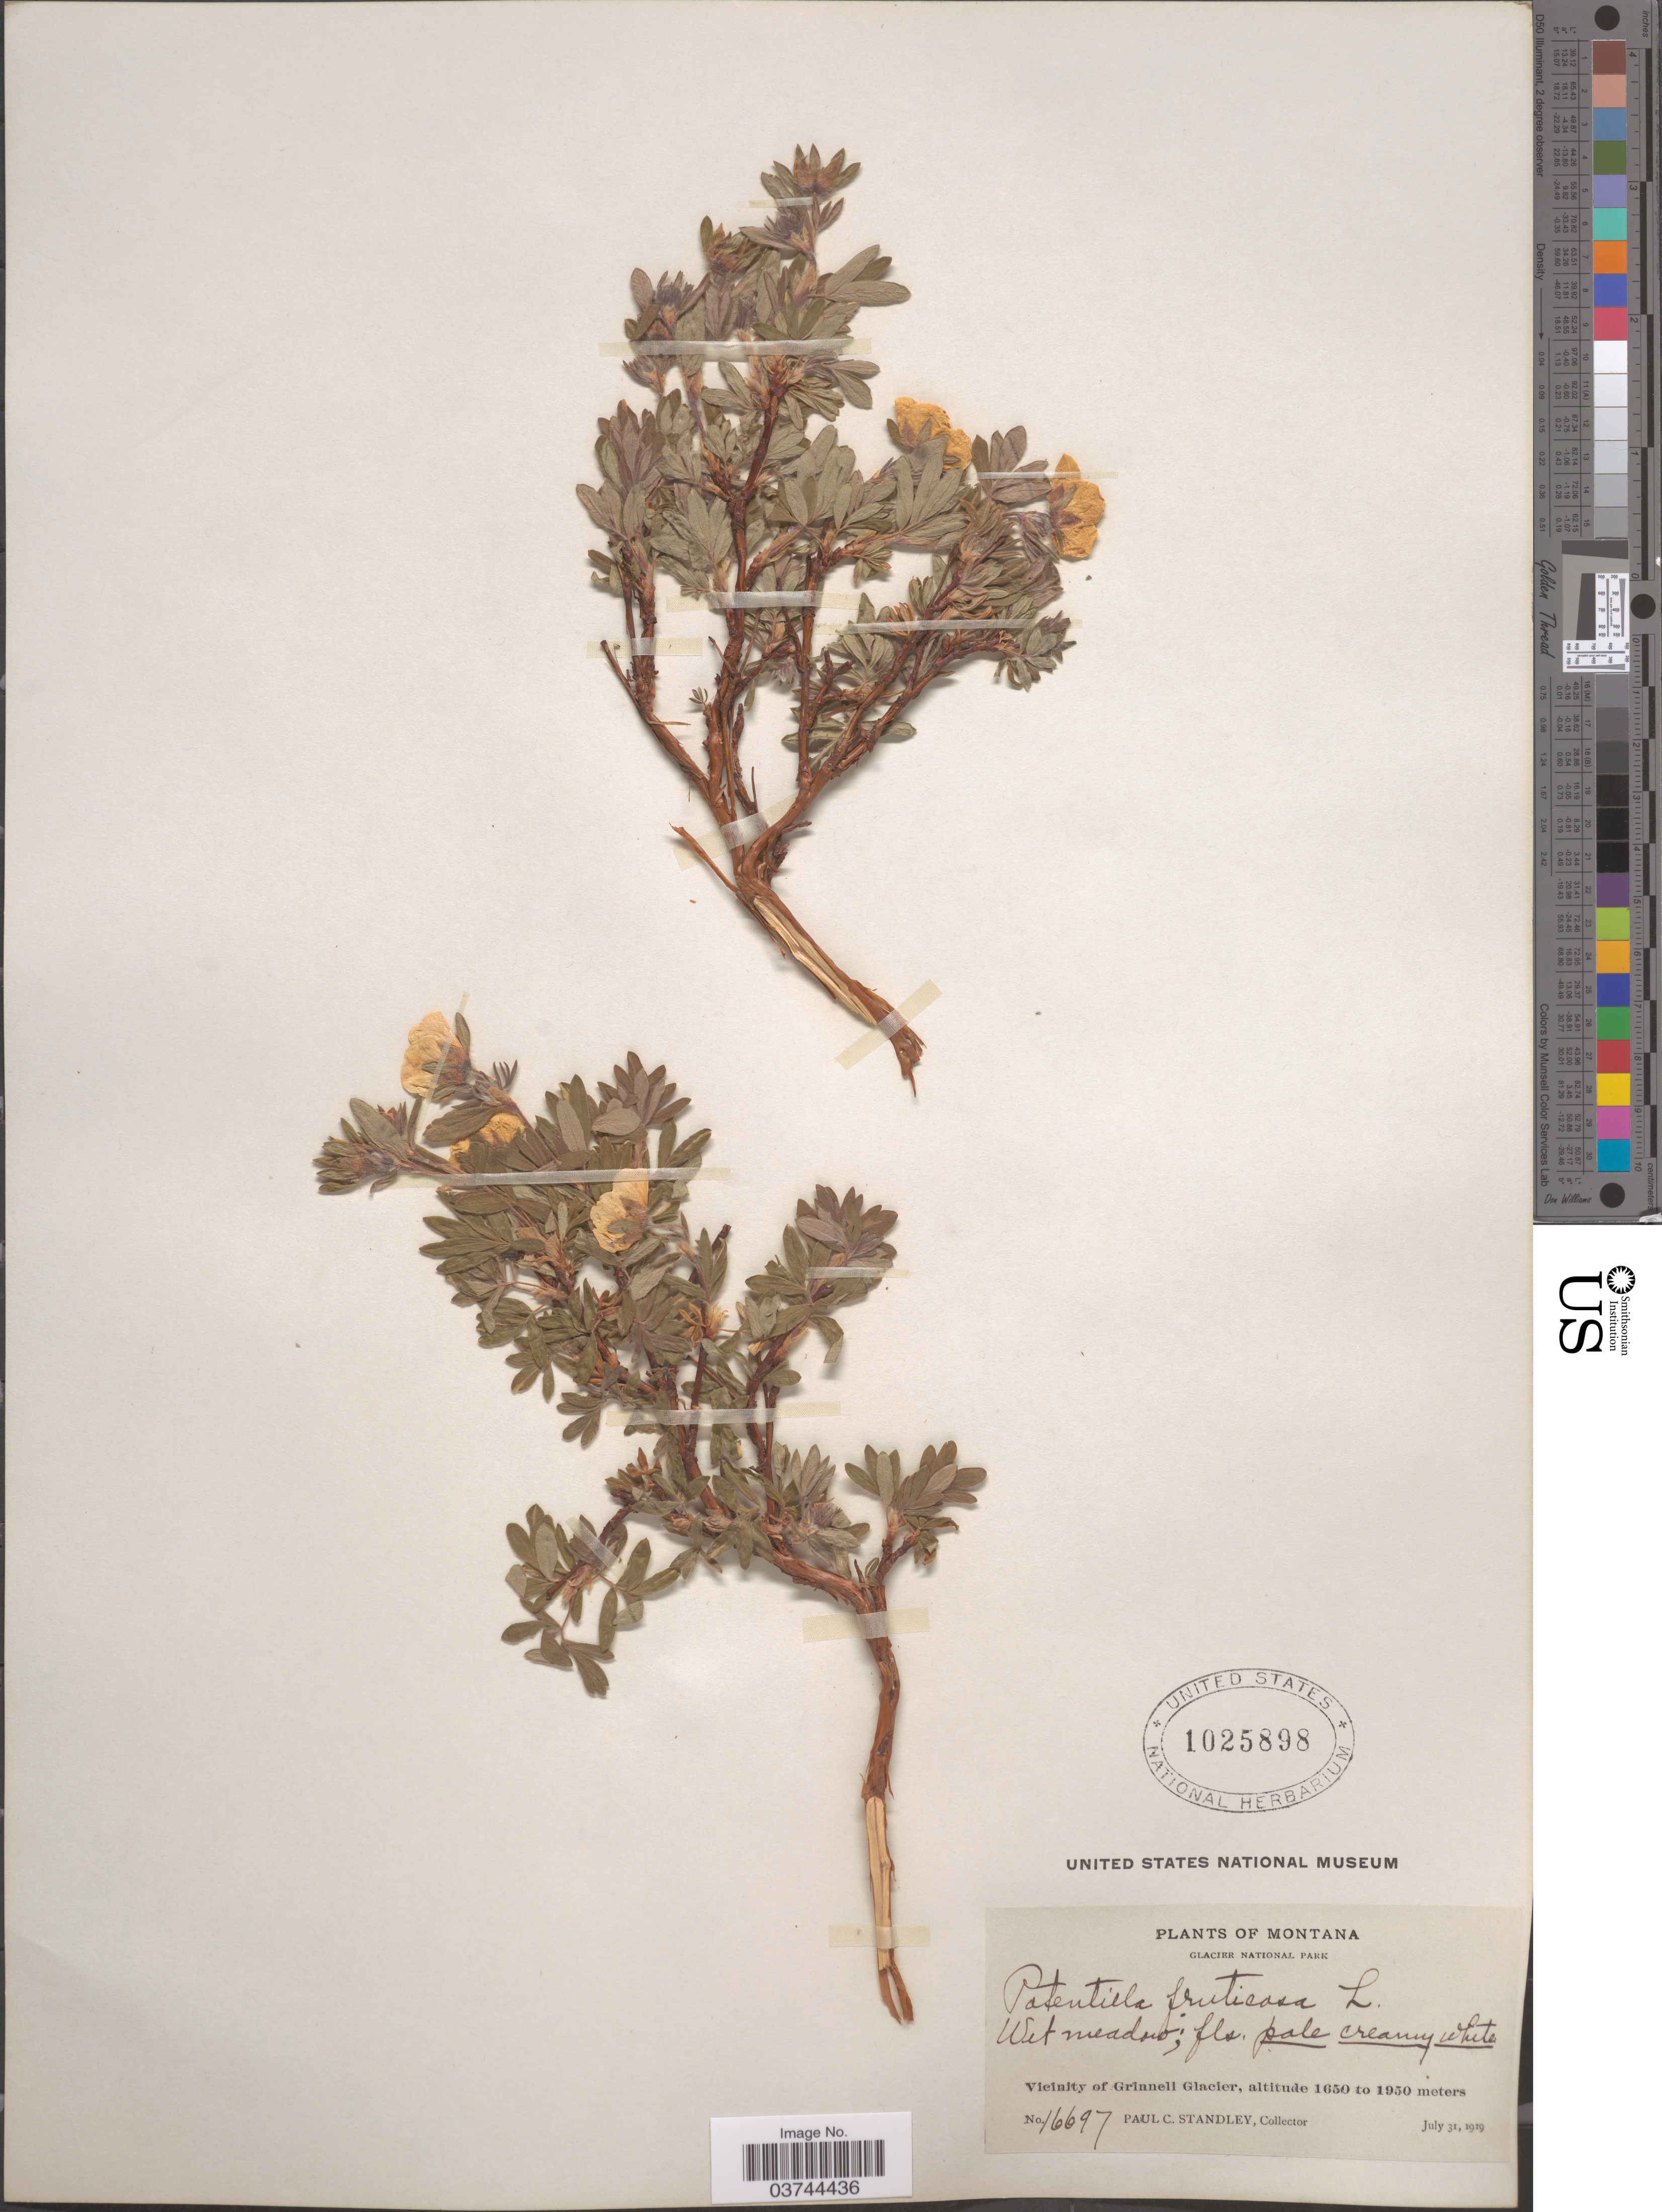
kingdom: Plantae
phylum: Tracheophyta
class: Magnoliopsida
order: Rosales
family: Rosaceae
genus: Dasiphora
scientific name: Dasiphora fruticosa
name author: (L.) Rydb.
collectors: P. C. Standley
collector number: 16697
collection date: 1919-07-31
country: United States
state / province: Montana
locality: Glacier National Park. Vicinity of Grinnell Glacier.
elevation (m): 1650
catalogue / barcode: US 1025898